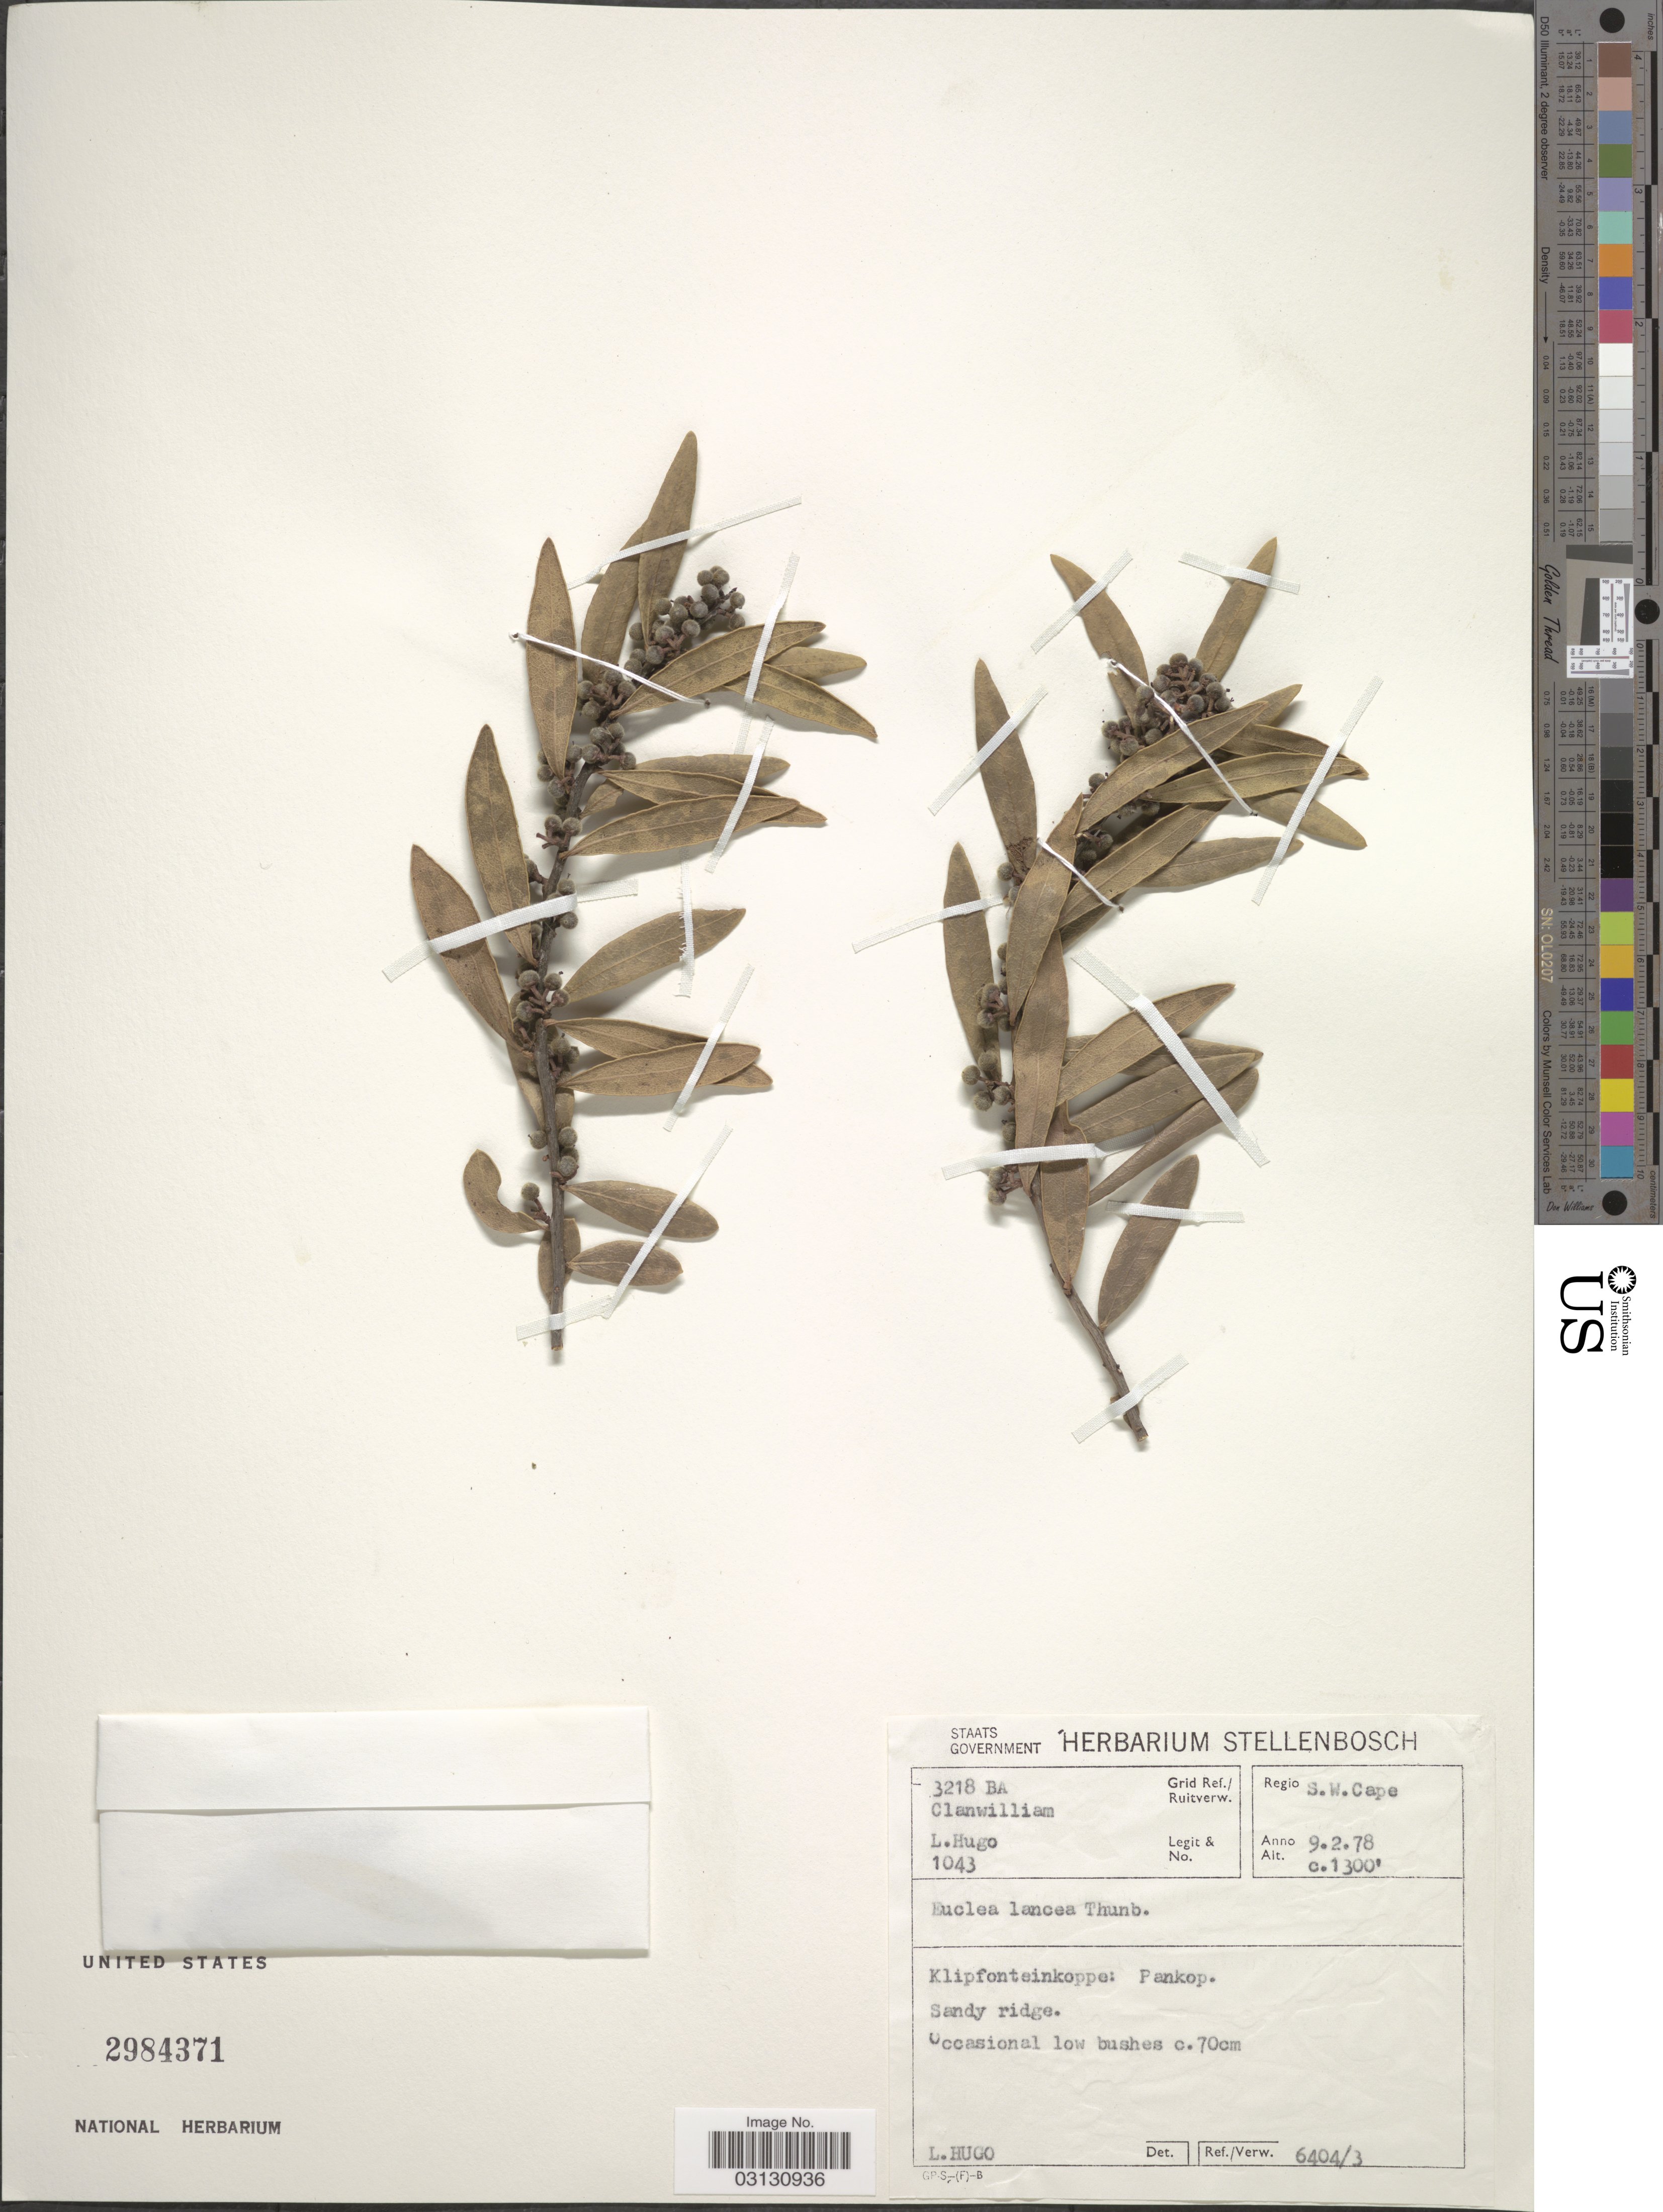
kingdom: Plantae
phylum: Tracheophyta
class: Magnoliopsida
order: Ericales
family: Ebenaceae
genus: Euclea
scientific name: Euclea lancea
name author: Thunb.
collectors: L. Hugo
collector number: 1043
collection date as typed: Transcribed d/m/y: 9/2/78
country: South Africa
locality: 3218 BA Clanwilliam Grid Ref./Ruitverw., Regio S.W. Cape, Klipfonteinkoppe: Pankop.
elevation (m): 396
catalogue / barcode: US 2984371